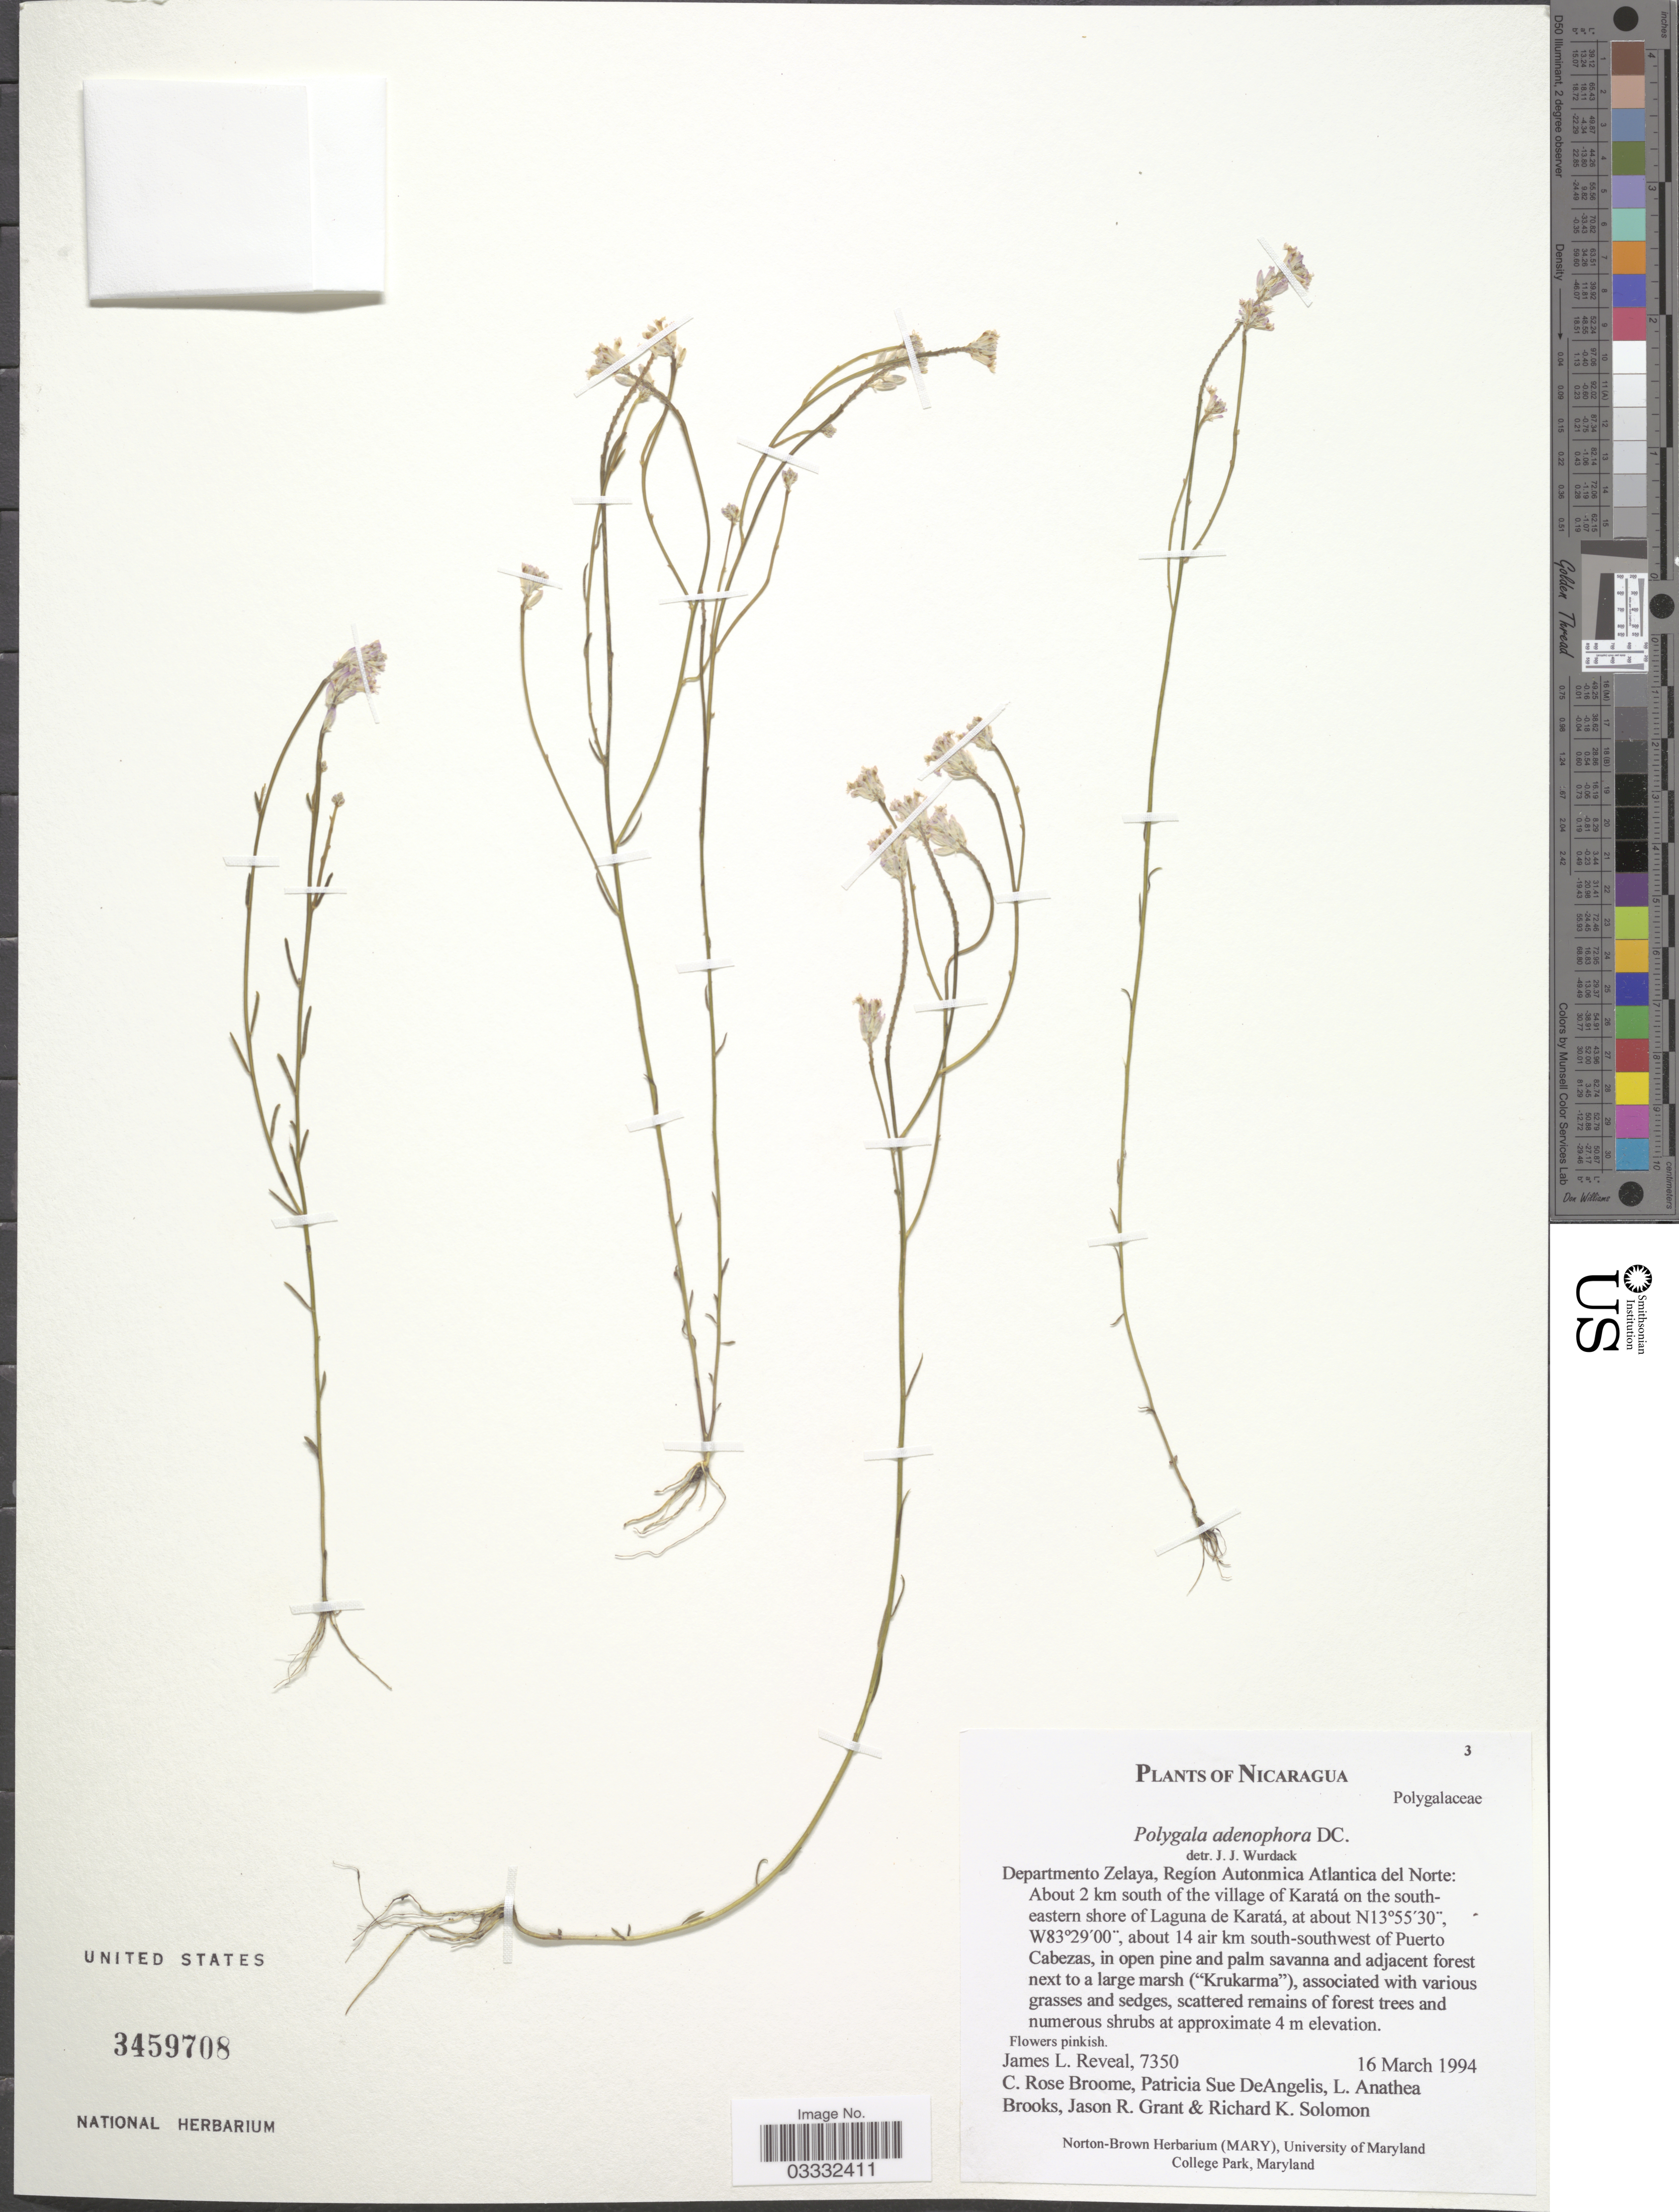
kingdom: Plantae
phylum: Tracheophyta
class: Magnoliopsida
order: Fabales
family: Polygalaceae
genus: Polygala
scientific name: Polygala adenophora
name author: DC.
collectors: J. L. Reveal, C. R. Broome, P. DeAngelis, L. Brooks & et al.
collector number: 7350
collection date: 1994-03-16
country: Nicaragua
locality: Departmento Zelaya, Regíon Autonmica Atlantica del Norte: About 2 km south of the village of Karatá on the south-eastern shore of Laguna de Karatá, about 14 air km south-south west of Puerto Cabezas.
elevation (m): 4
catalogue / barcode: US 3459708